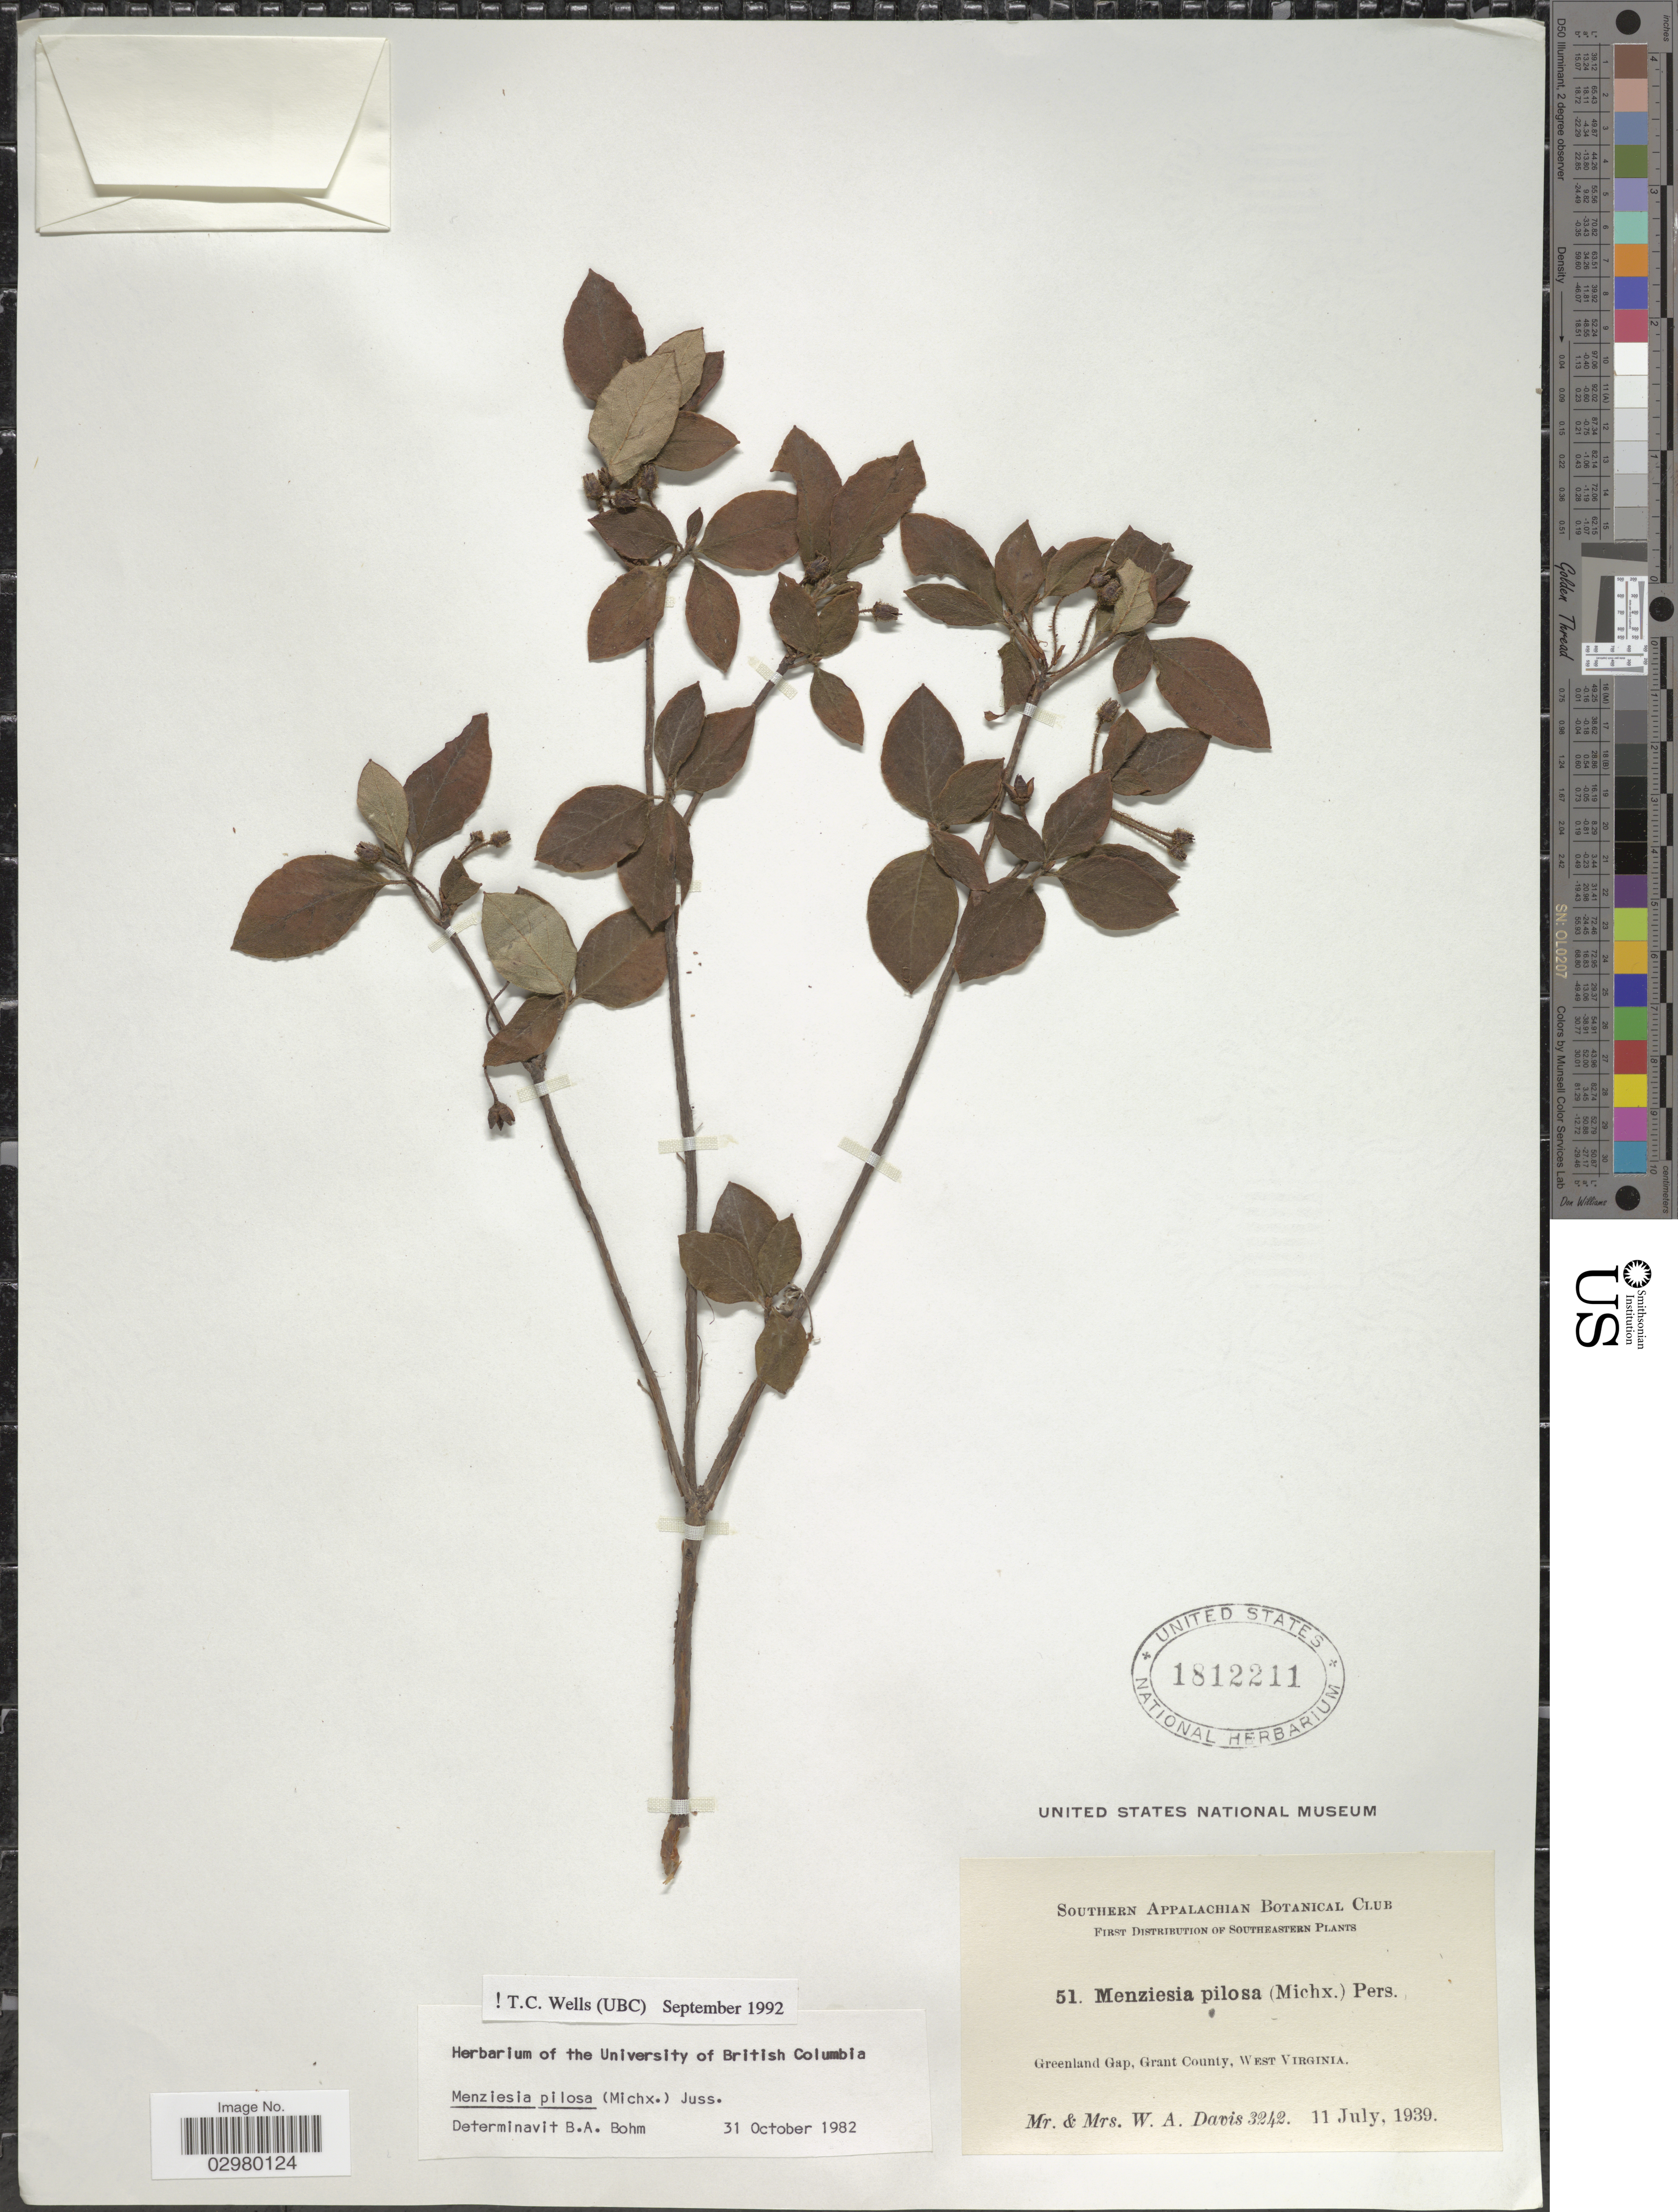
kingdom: Plantae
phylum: Tracheophyta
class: Magnoliopsida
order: Ericales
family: Ericaceae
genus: Menziesia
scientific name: Menziesia pilosa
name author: (Michx.) Juss.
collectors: W. Davis & W. Davis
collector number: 3242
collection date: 1939-07-11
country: United States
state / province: West Virginia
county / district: Grant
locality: Southern Appalachian. Greenland Gap, Grant County.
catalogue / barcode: US 1812211